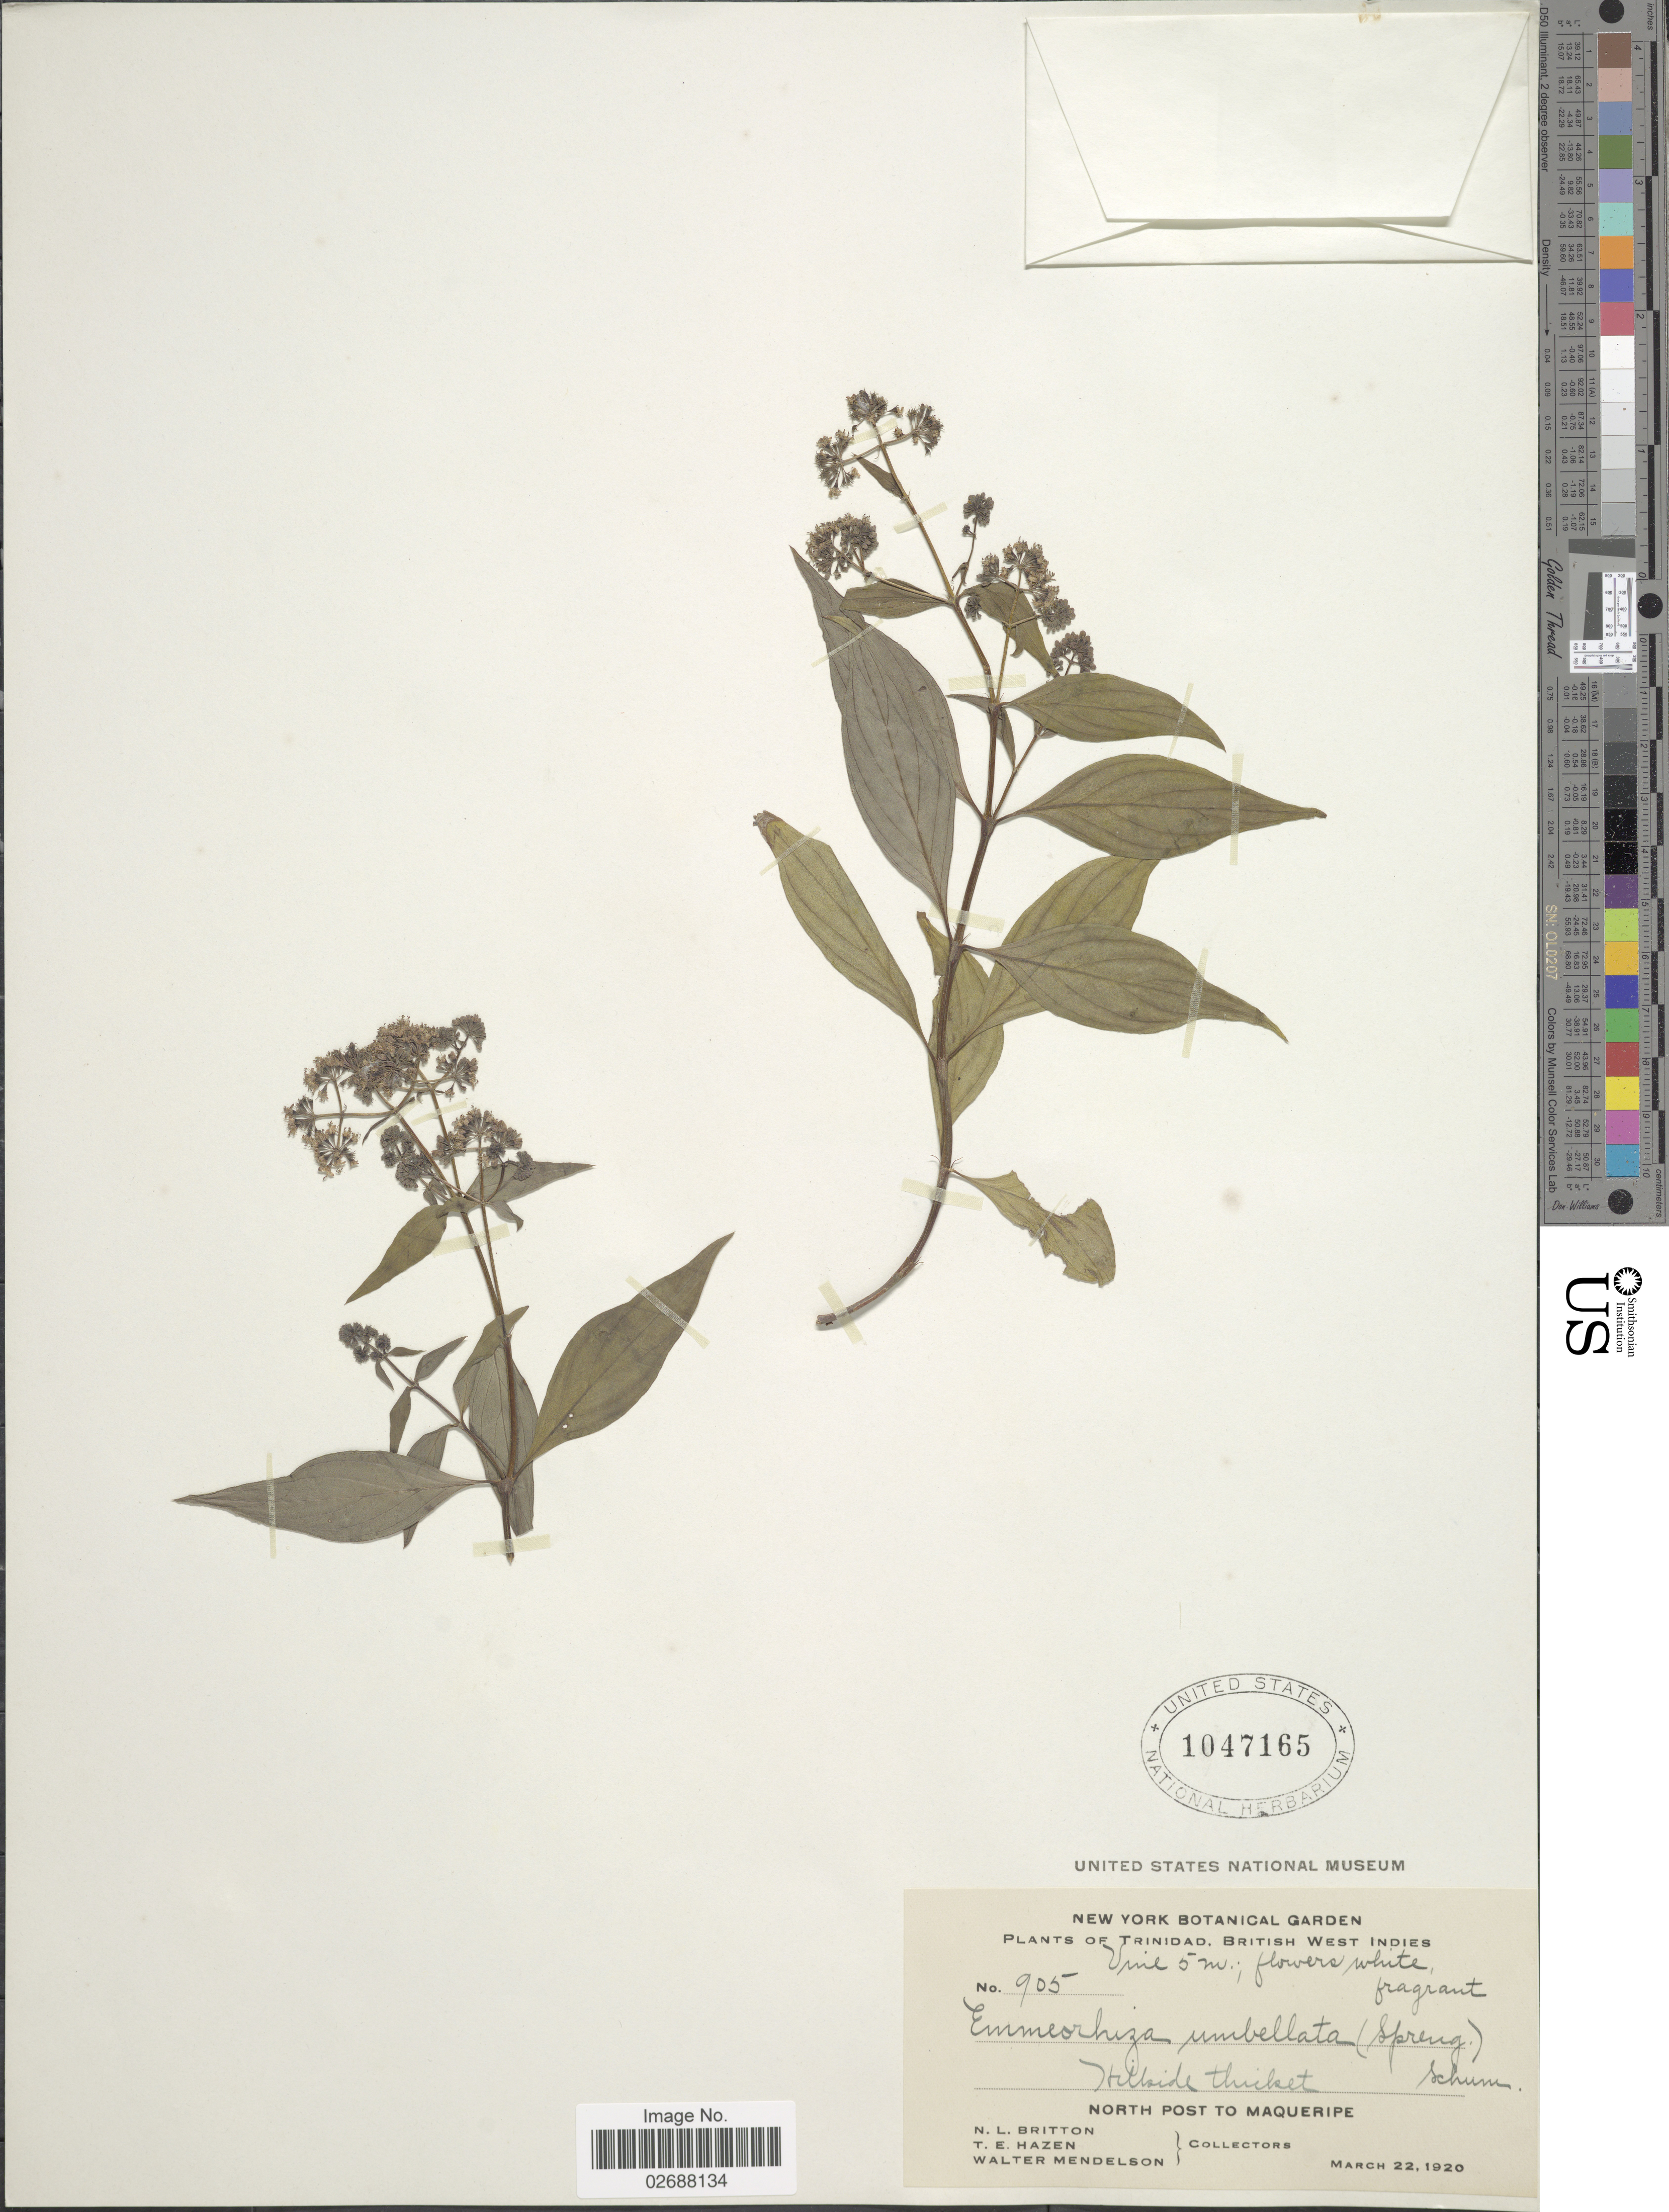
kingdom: Plantae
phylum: Tracheophyta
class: Magnoliopsida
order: Gentianales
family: Rubiaceae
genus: Emmeorhiza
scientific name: Emmeorhiza umbellata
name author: (Spreng.) K. Schum.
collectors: N. Britton, T. E. Hazen & W. Mendelson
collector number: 905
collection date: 1920-03-22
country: Trinidad and Tobago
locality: Trinidad. North Post to Maqueripe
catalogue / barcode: US 1047165